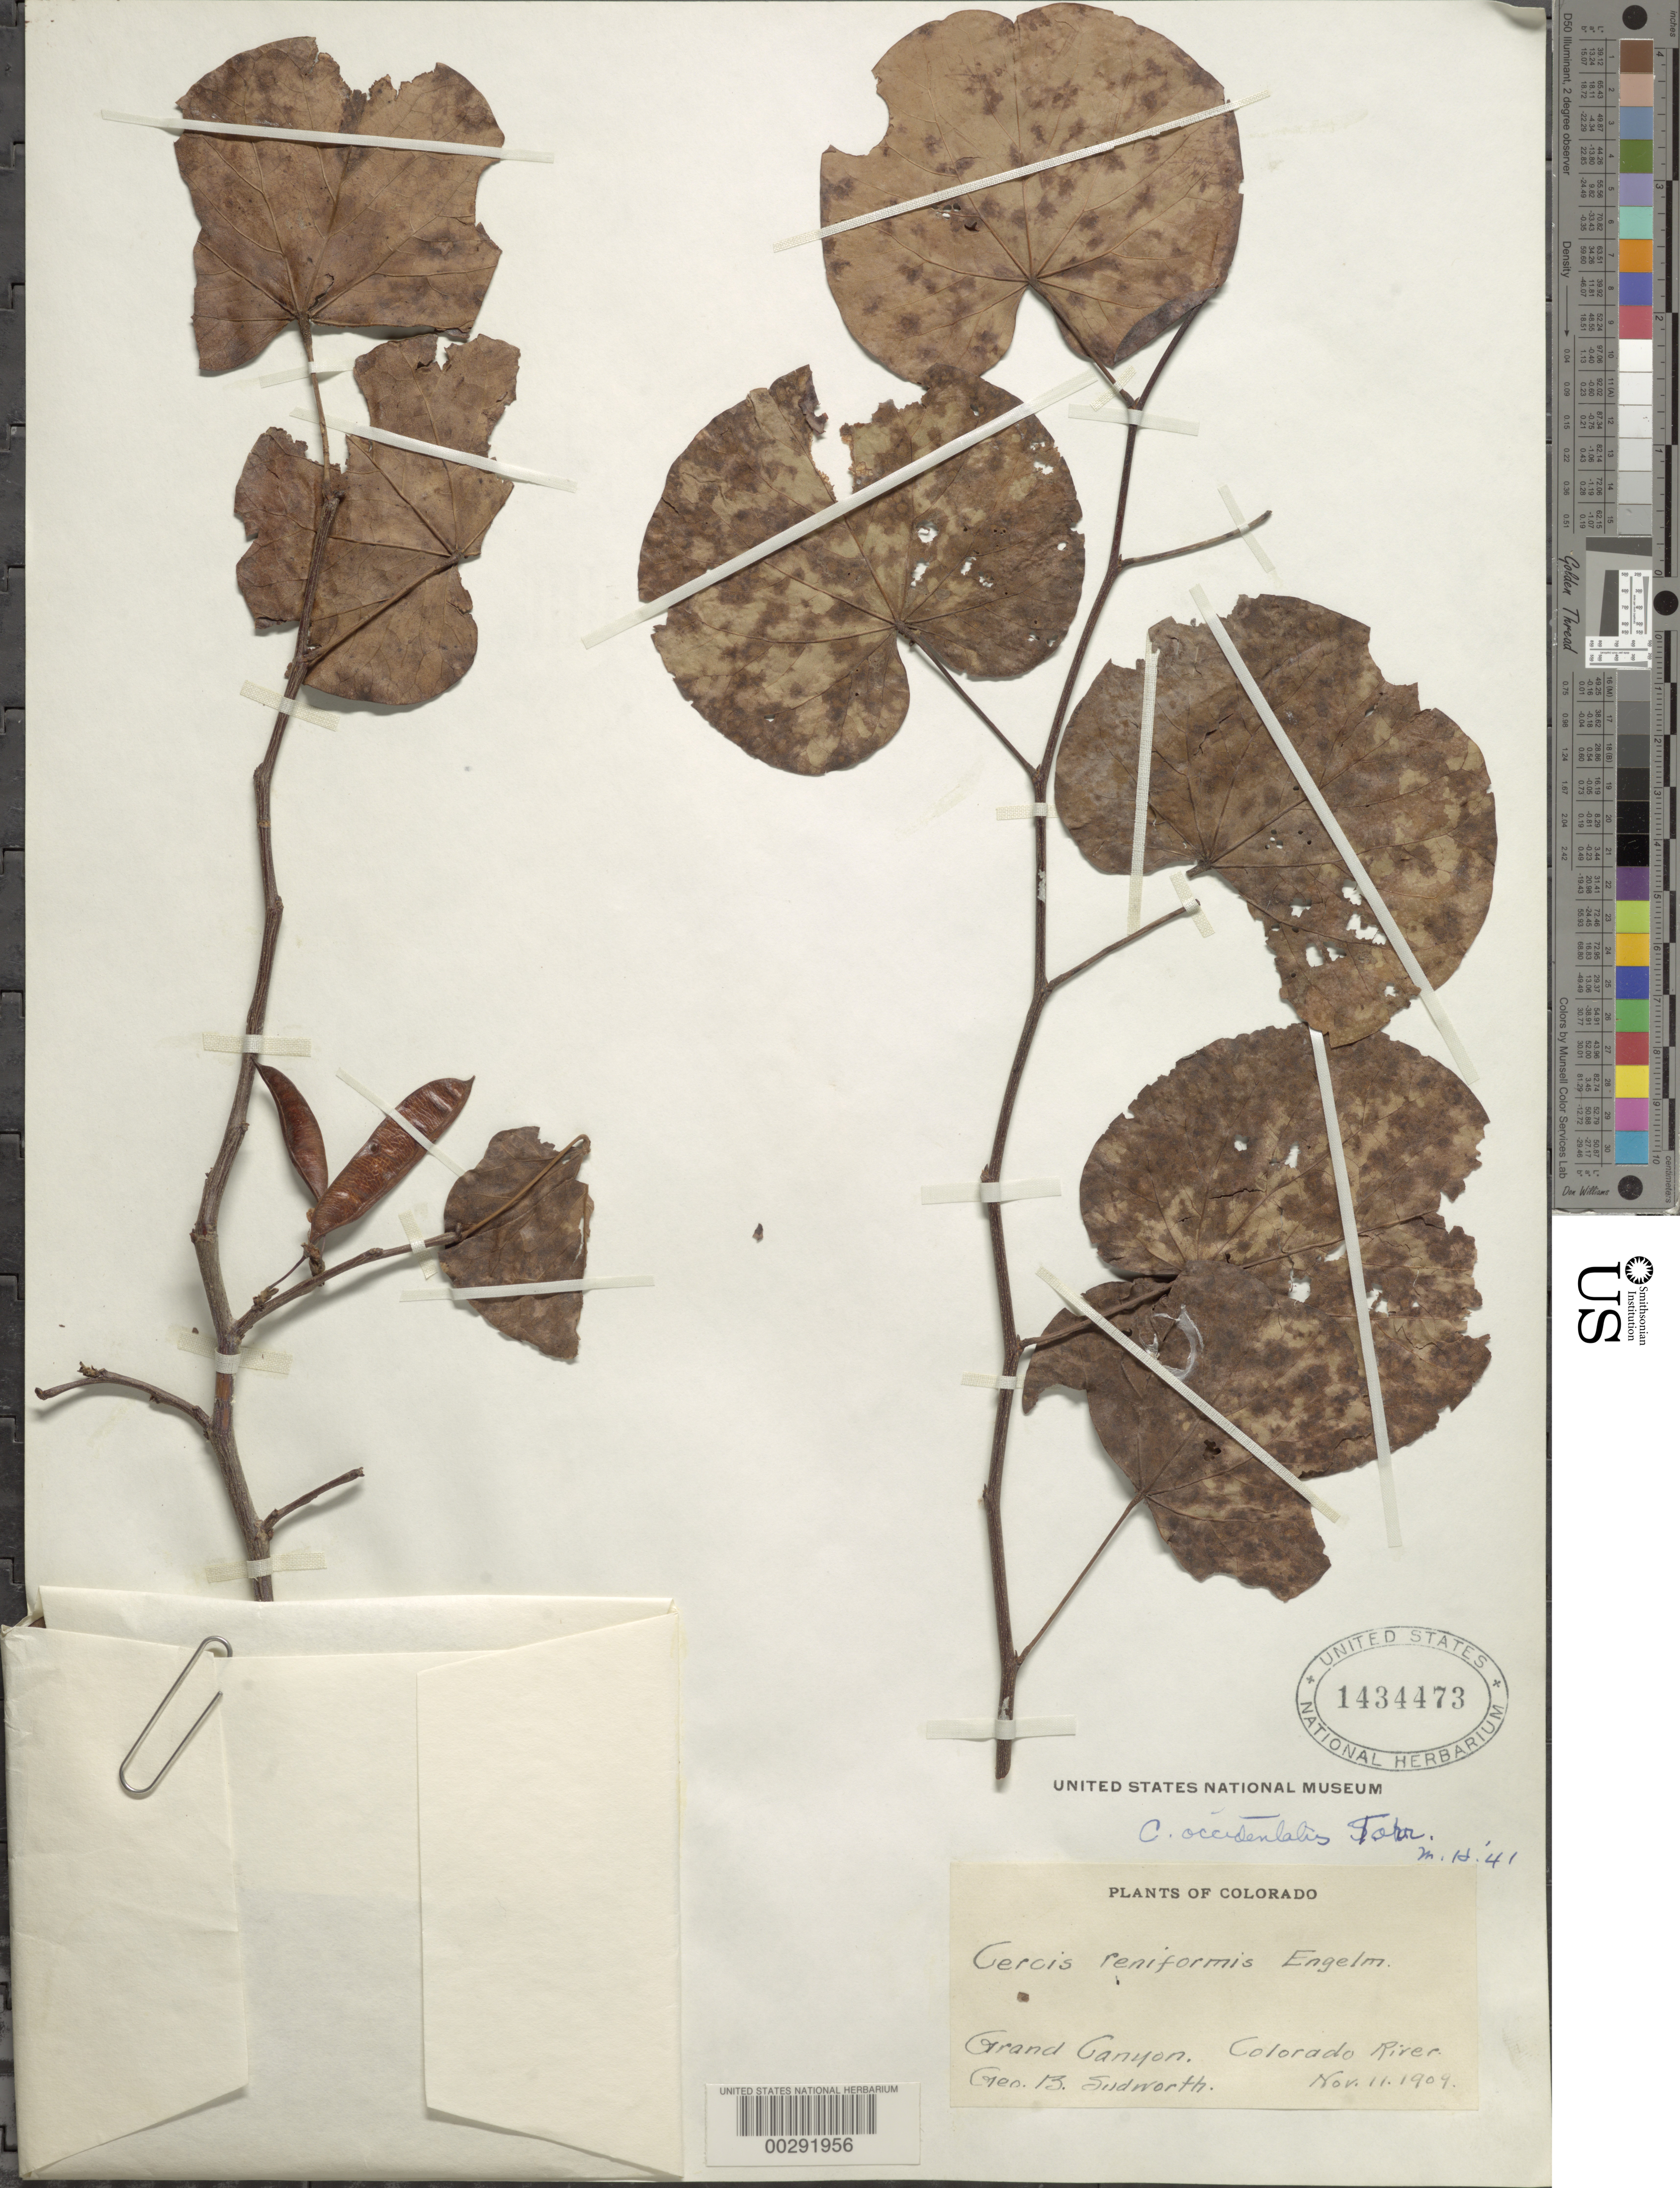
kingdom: Plantae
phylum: Tracheophyta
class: Magnoliopsida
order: Fabales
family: Fabaceae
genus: Cercis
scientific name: Cercis occidentalis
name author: Torr. ex A. Gray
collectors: G. B. Sudworth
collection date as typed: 11 Nov 1909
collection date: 1909-11-11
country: United States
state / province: Colorado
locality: Grand canyon, colorado river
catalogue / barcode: US 1434473